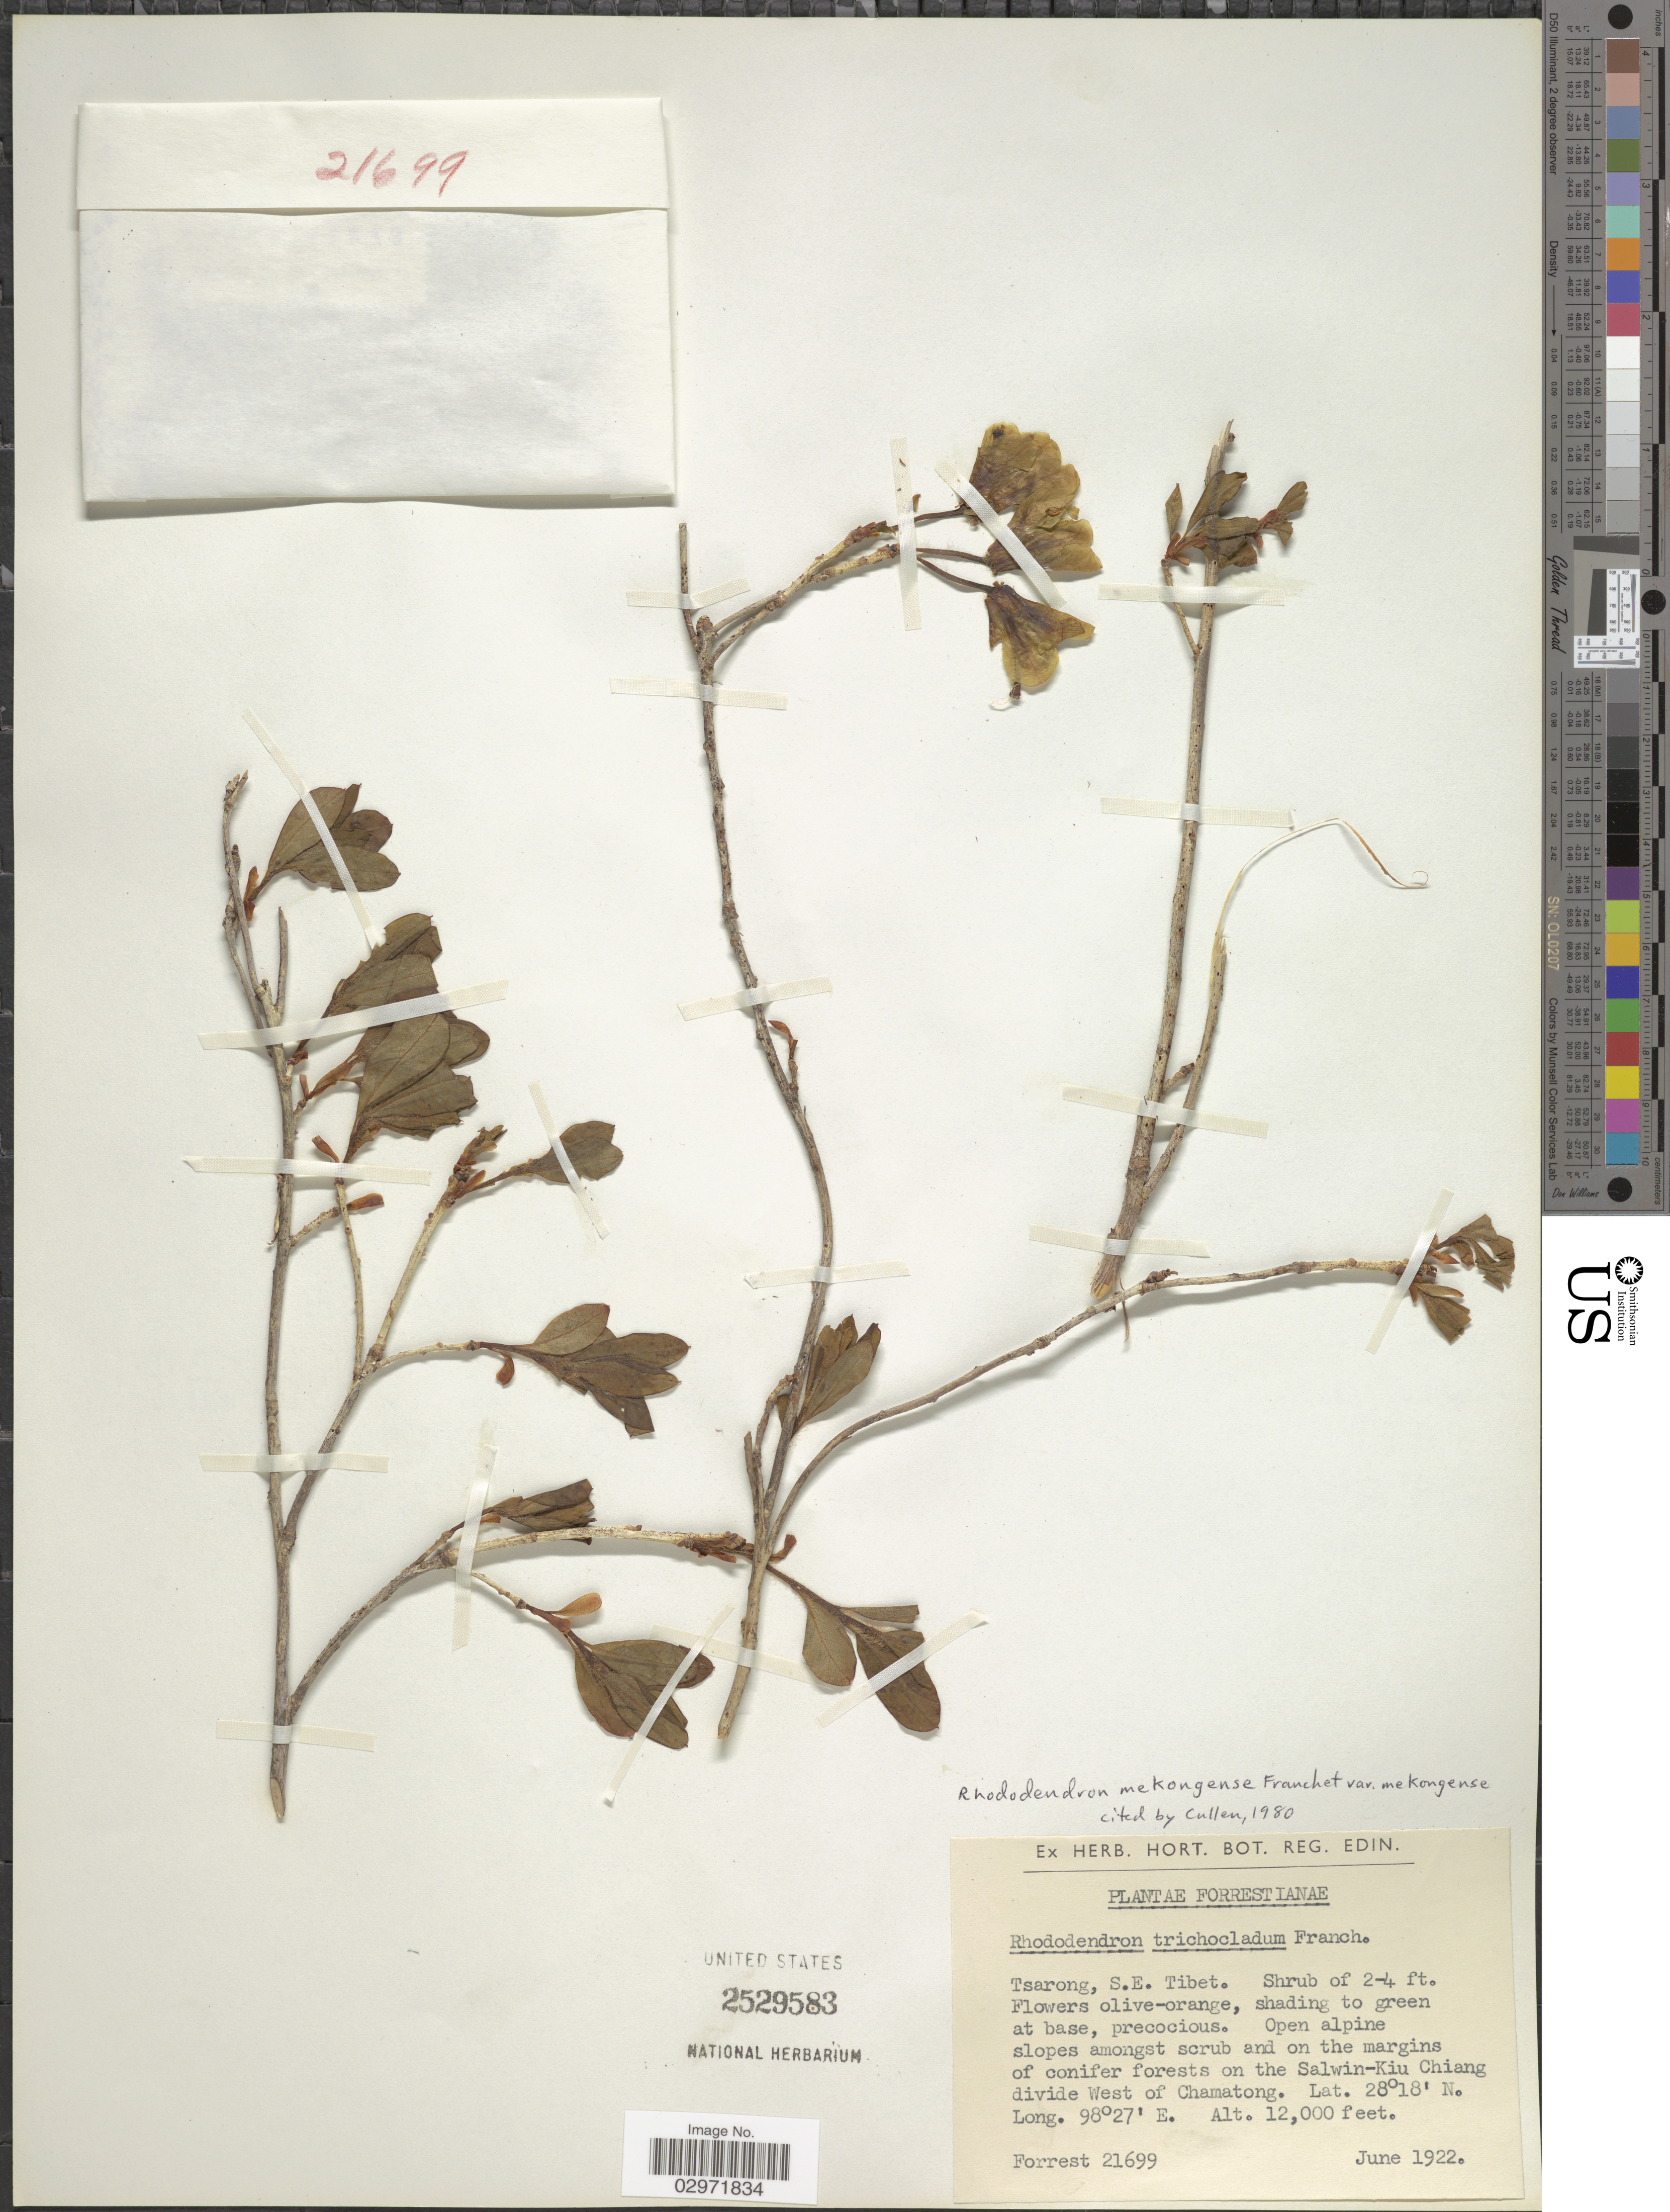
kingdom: Plantae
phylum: Tracheophyta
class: Magnoliopsida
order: Ericales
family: Ericaceae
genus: Rhododendron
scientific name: Rhododendron mekongense var. mekongense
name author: Franch.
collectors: -. Forrest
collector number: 21699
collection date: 1922-06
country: China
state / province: Xizang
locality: Tsarong, S.E. Tibet. Open alpine slopes amongst scrub and on the margins of conifer forests on theSalwin-Kiu Chiang divide West of Chamatong.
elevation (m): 3658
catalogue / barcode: US 2529583